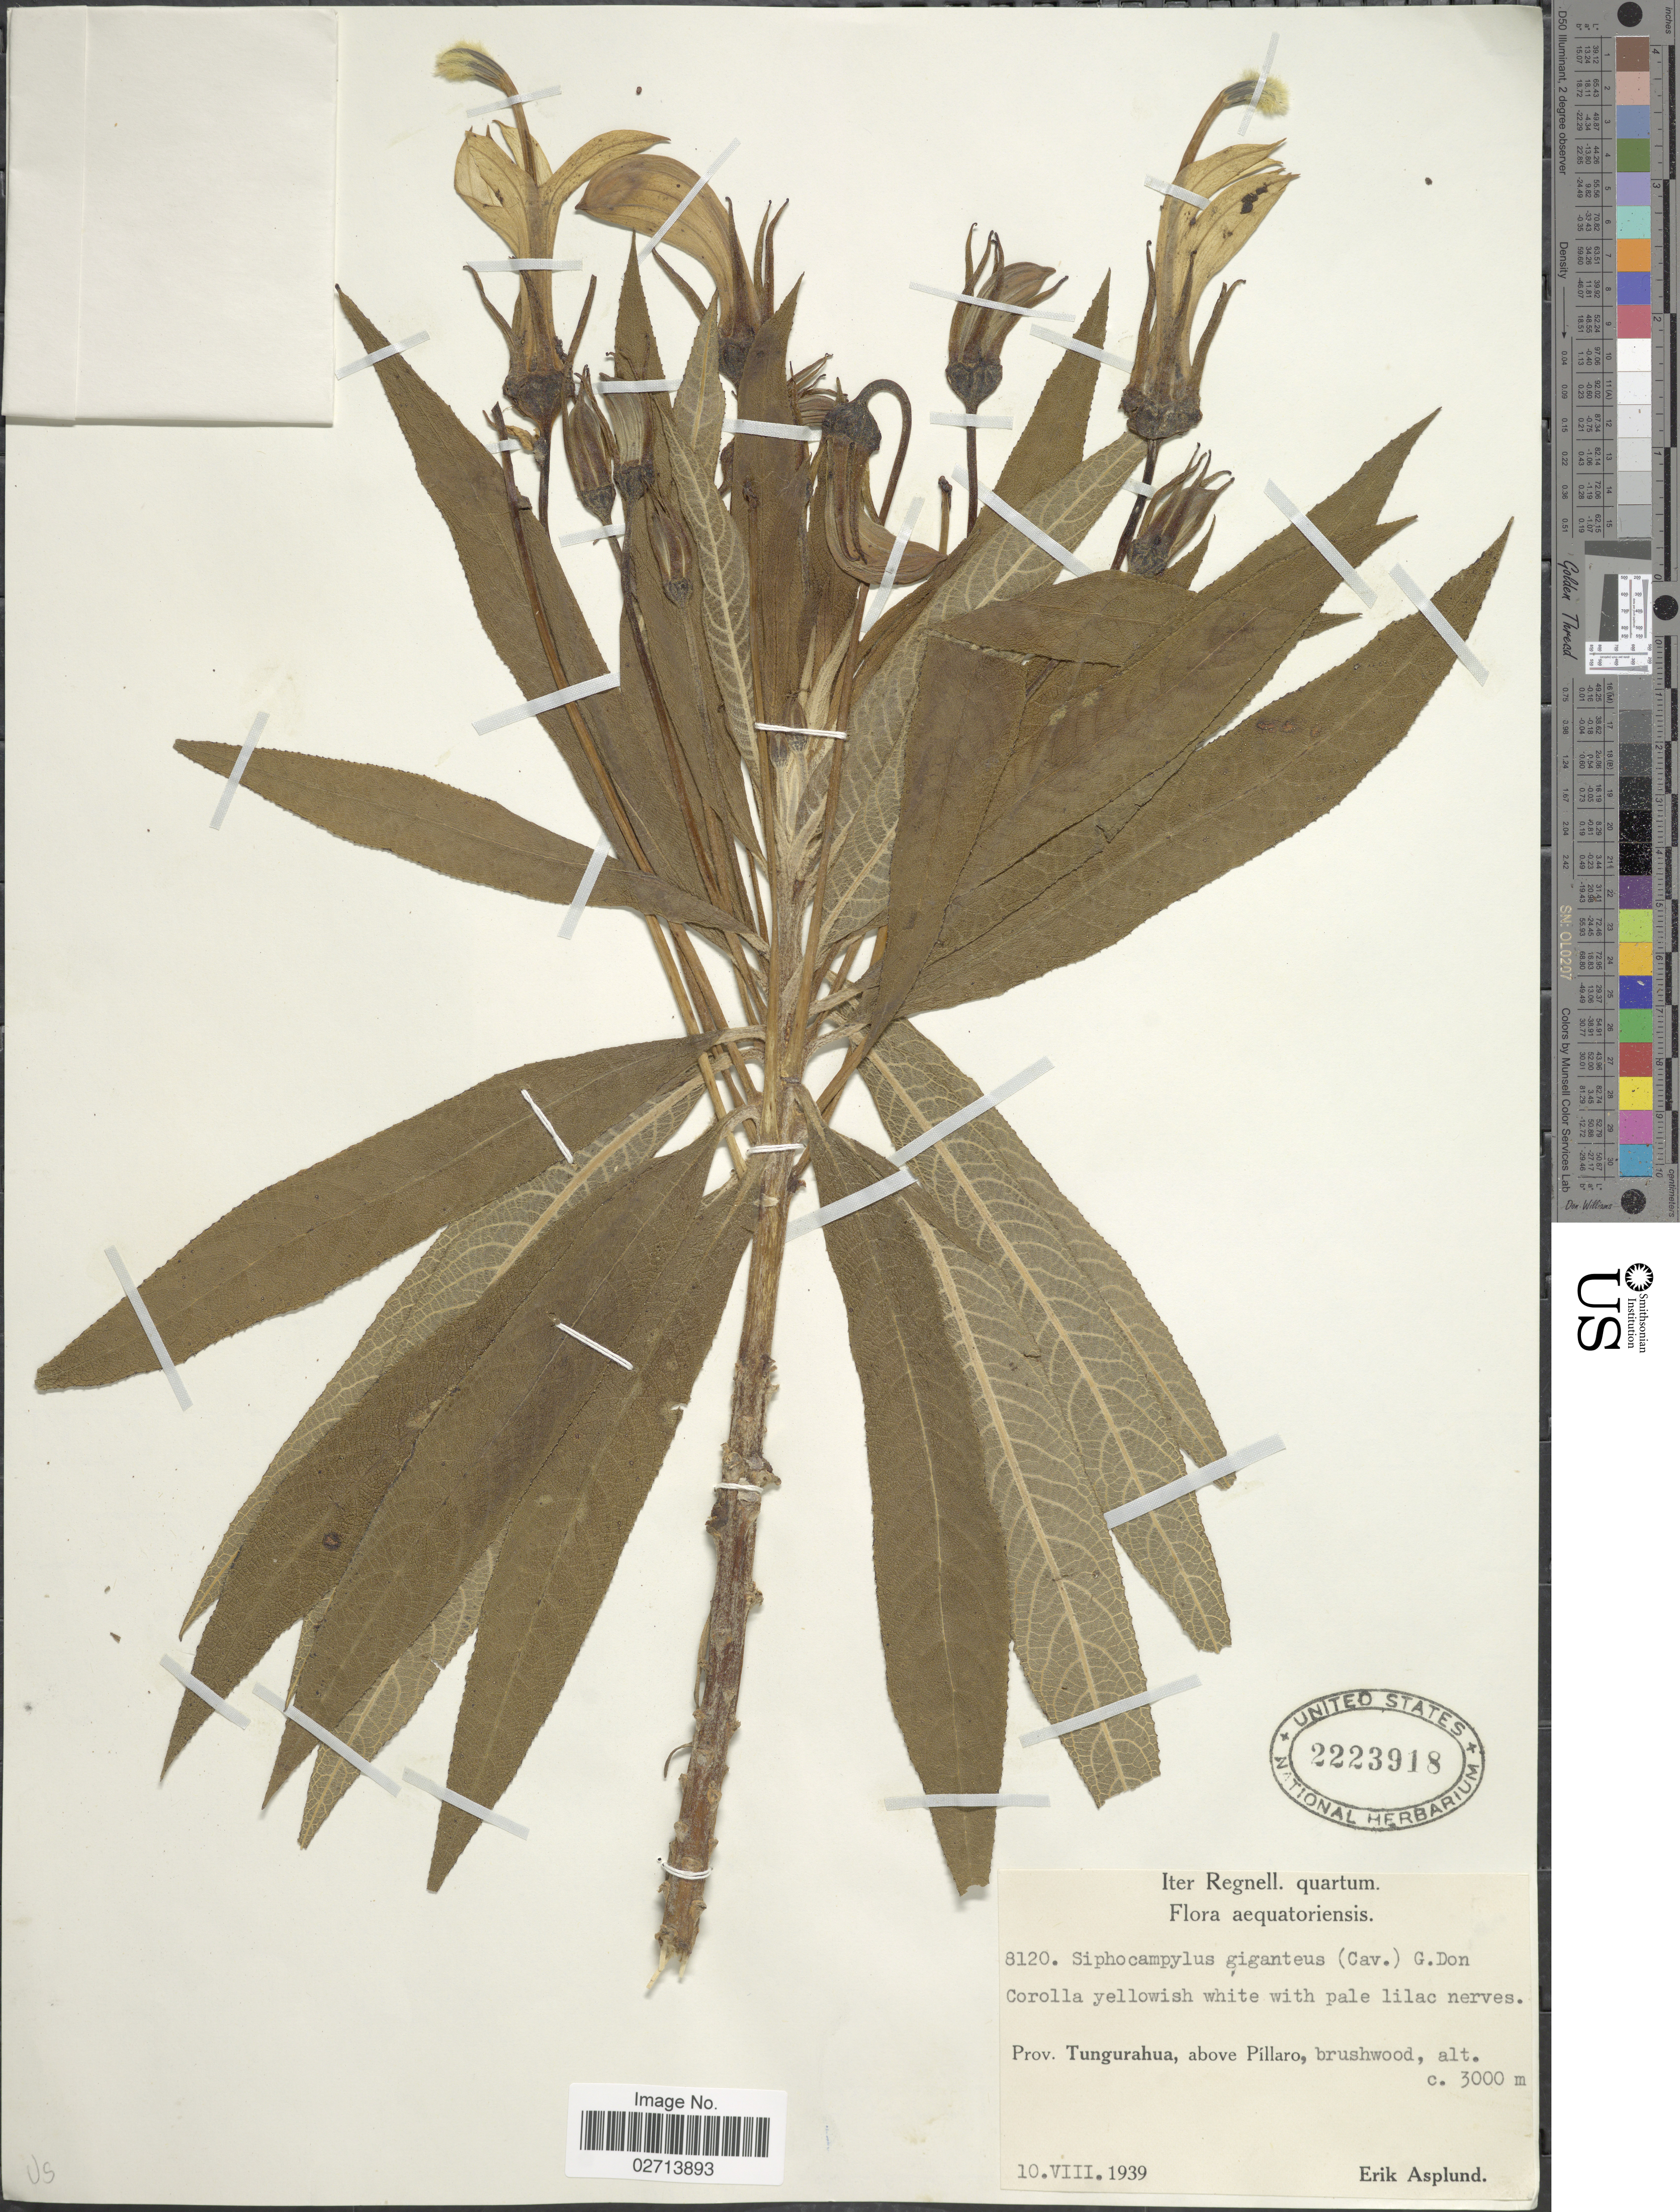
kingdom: Plantae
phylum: Tracheophyta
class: Magnoliopsida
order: Asterales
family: Campanulaceae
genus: Siphocampylus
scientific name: Siphocampylus giganteus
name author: (Cav.) G. Don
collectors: E. Asplund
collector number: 8120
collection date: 1939-08-10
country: Ecuador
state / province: Tungurahua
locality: Above Pillaro, brushwood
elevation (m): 3000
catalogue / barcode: US 2223918